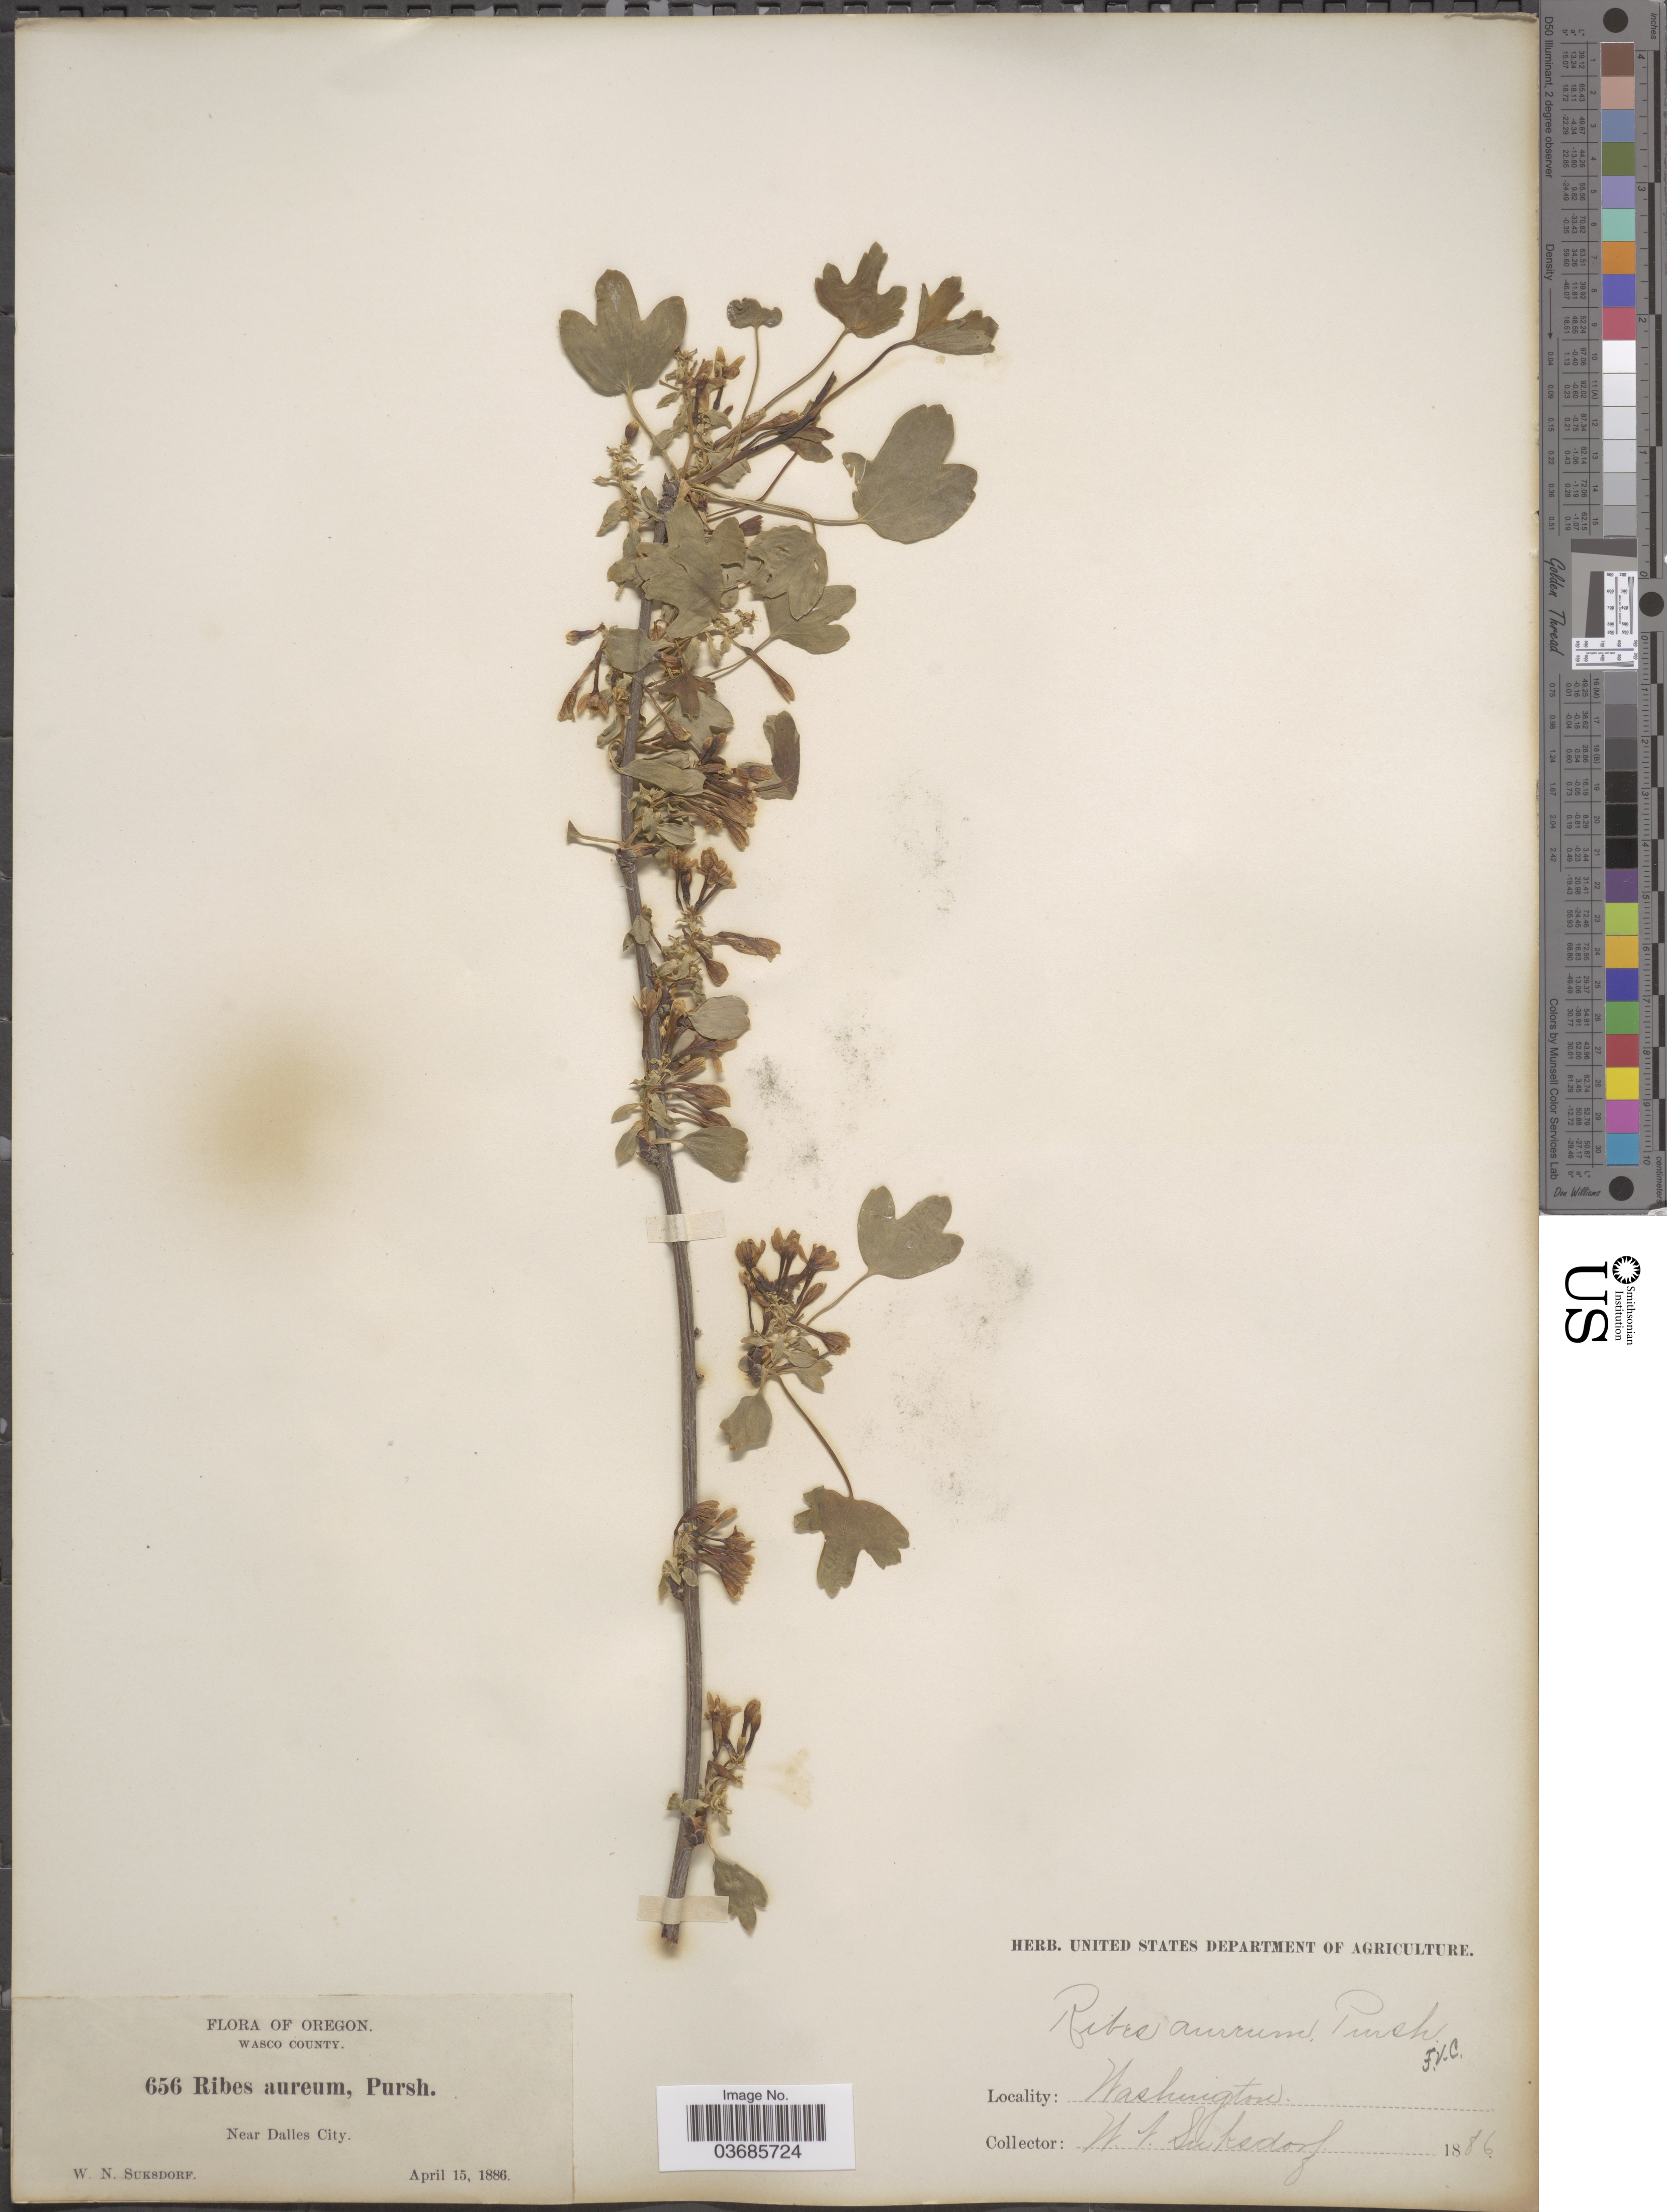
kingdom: Plantae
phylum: Tracheophyta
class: Magnoliopsida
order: Saxifragales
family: Grossulariaceae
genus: Ribes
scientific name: Ribes aureum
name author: Pursh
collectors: W. N. Suksdorf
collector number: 656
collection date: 1886-04-15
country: United States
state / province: Oregon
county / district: Wasco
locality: Wasco County. Near Dalles City.